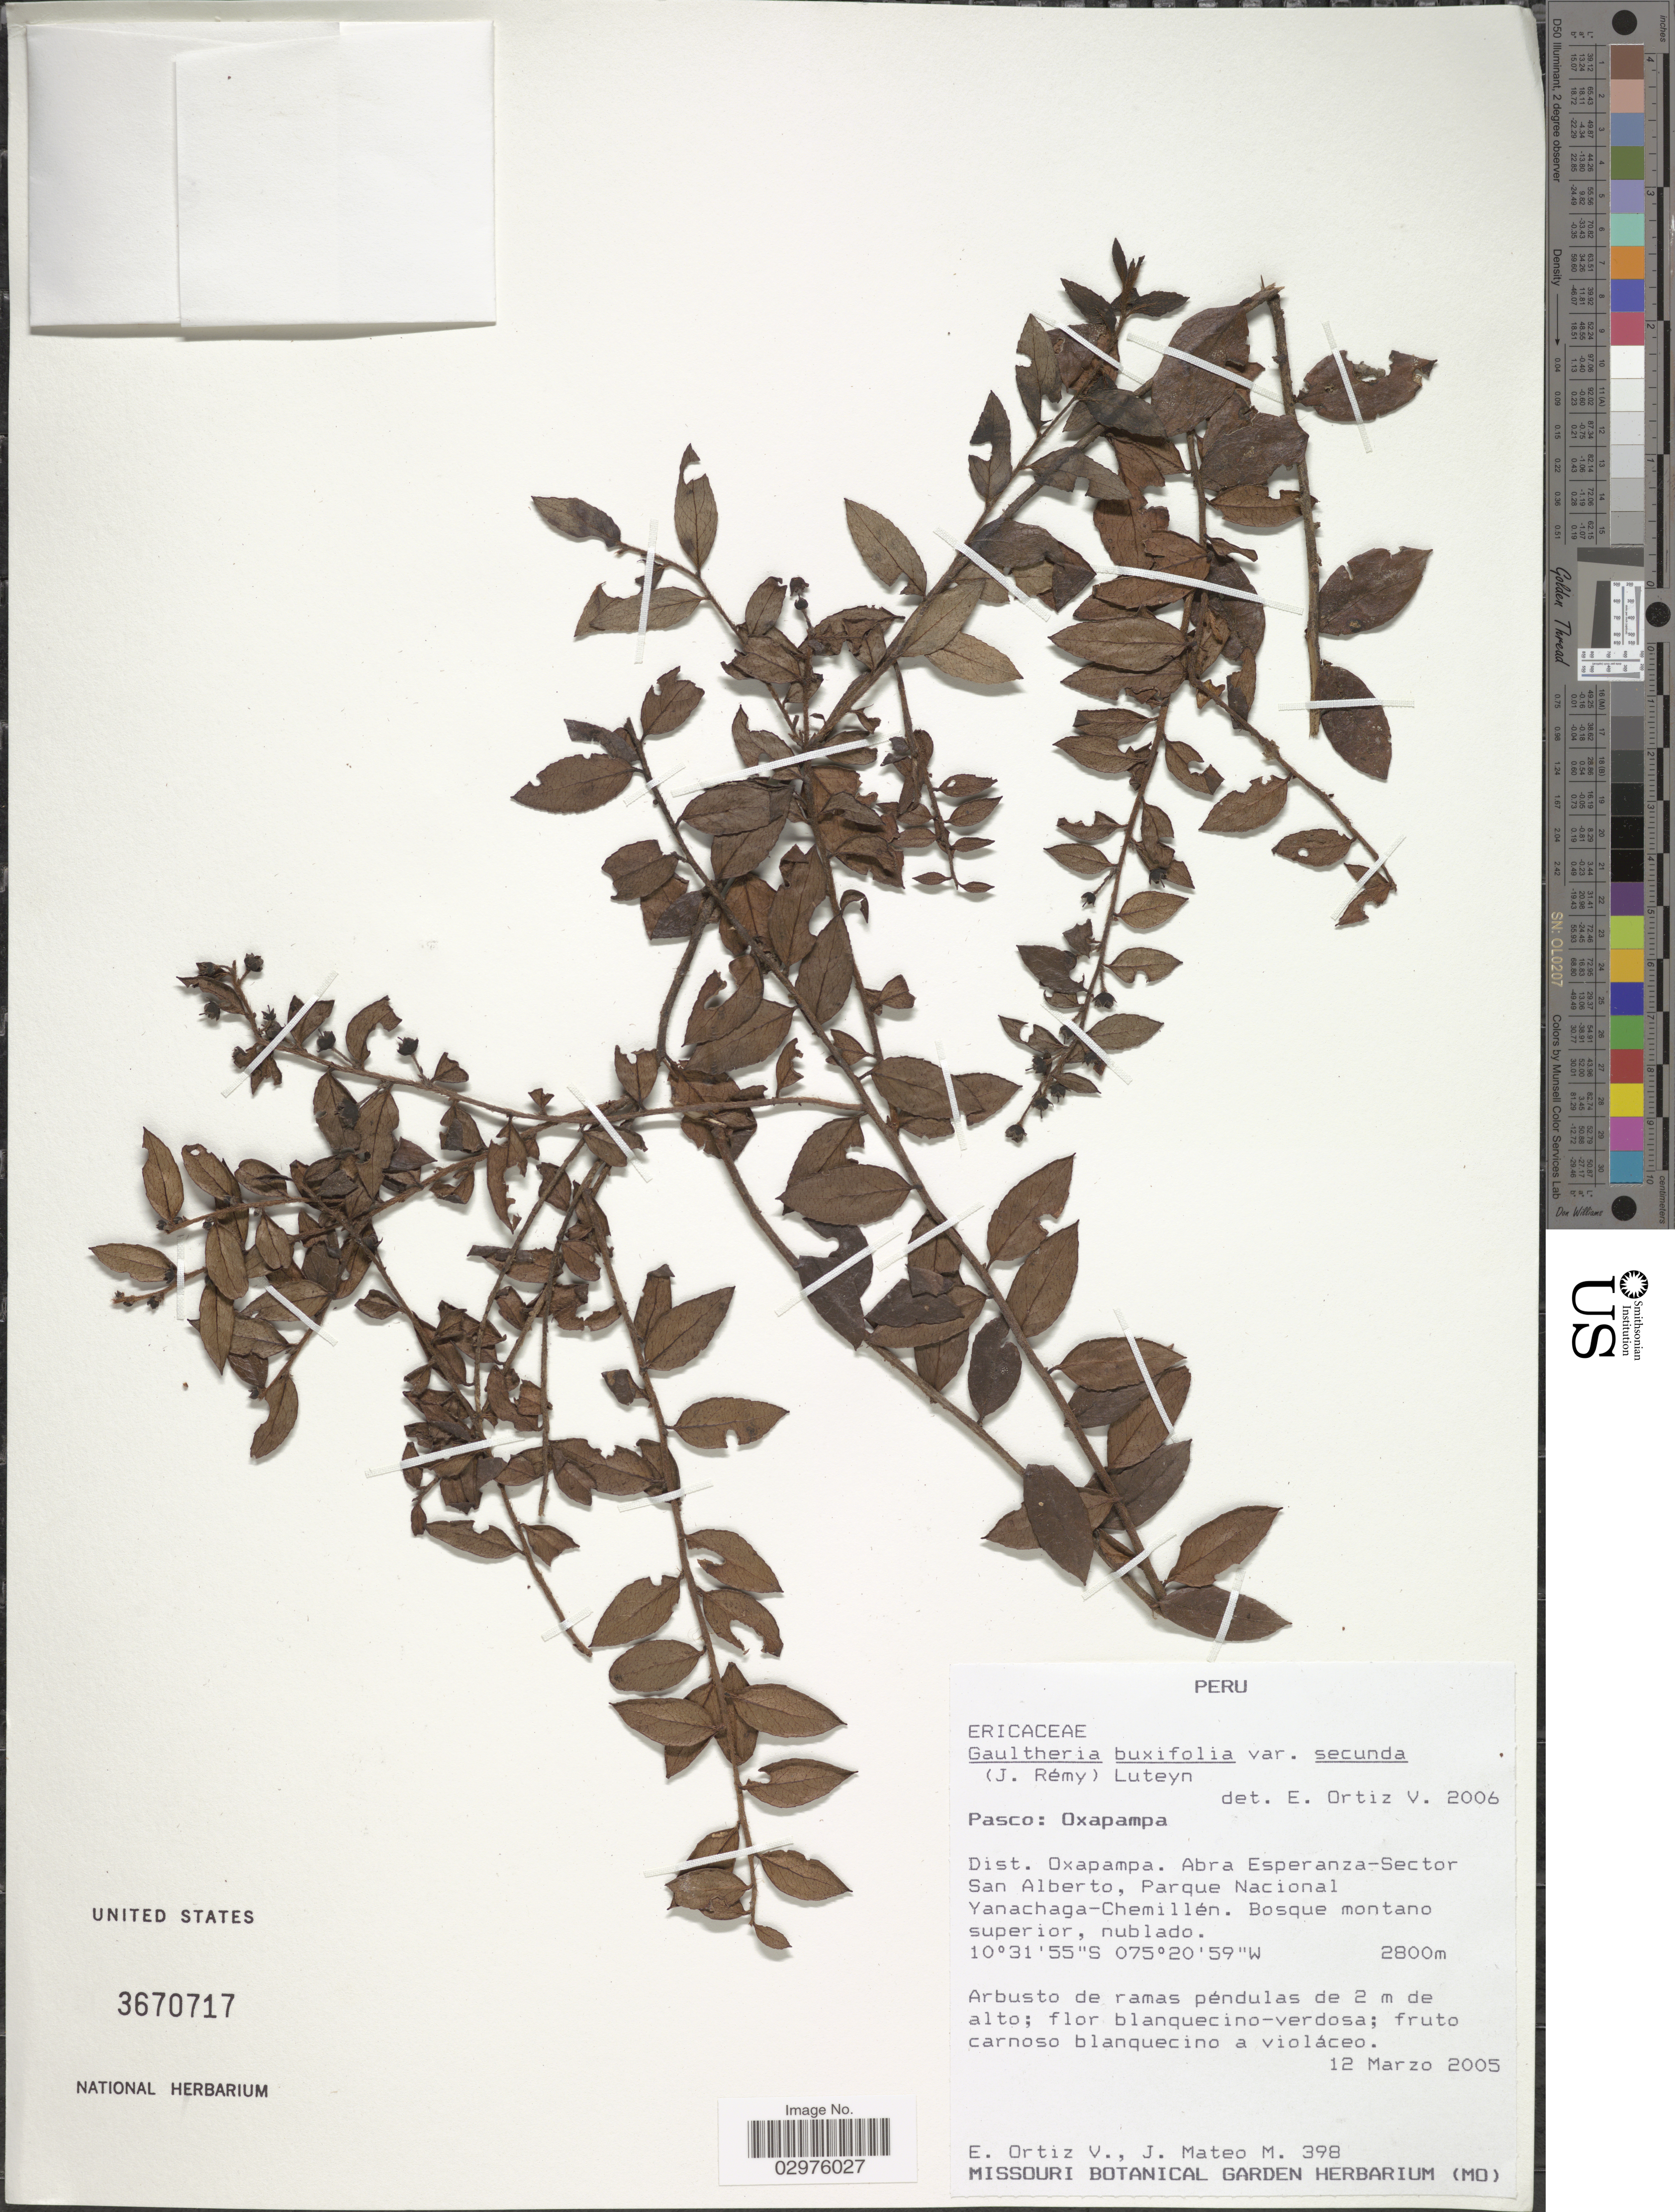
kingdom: Plantae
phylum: Tracheophyta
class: Magnoliopsida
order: Ericales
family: Ericaceae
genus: Gaultheria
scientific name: Gaultheria buxifolia var. secunda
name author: (J. Rémy) Luteyn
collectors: E. Ortiz V. & J. Mateo M.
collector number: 398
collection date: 2005-03-12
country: Peru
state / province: Pasco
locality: Pasco: Oxapampa. Dist. Oxapampa. Abra Esperanza-Sector San Alberto, Parque Nacional Yanachaga-Chemillén.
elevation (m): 2800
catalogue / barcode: US 3670717